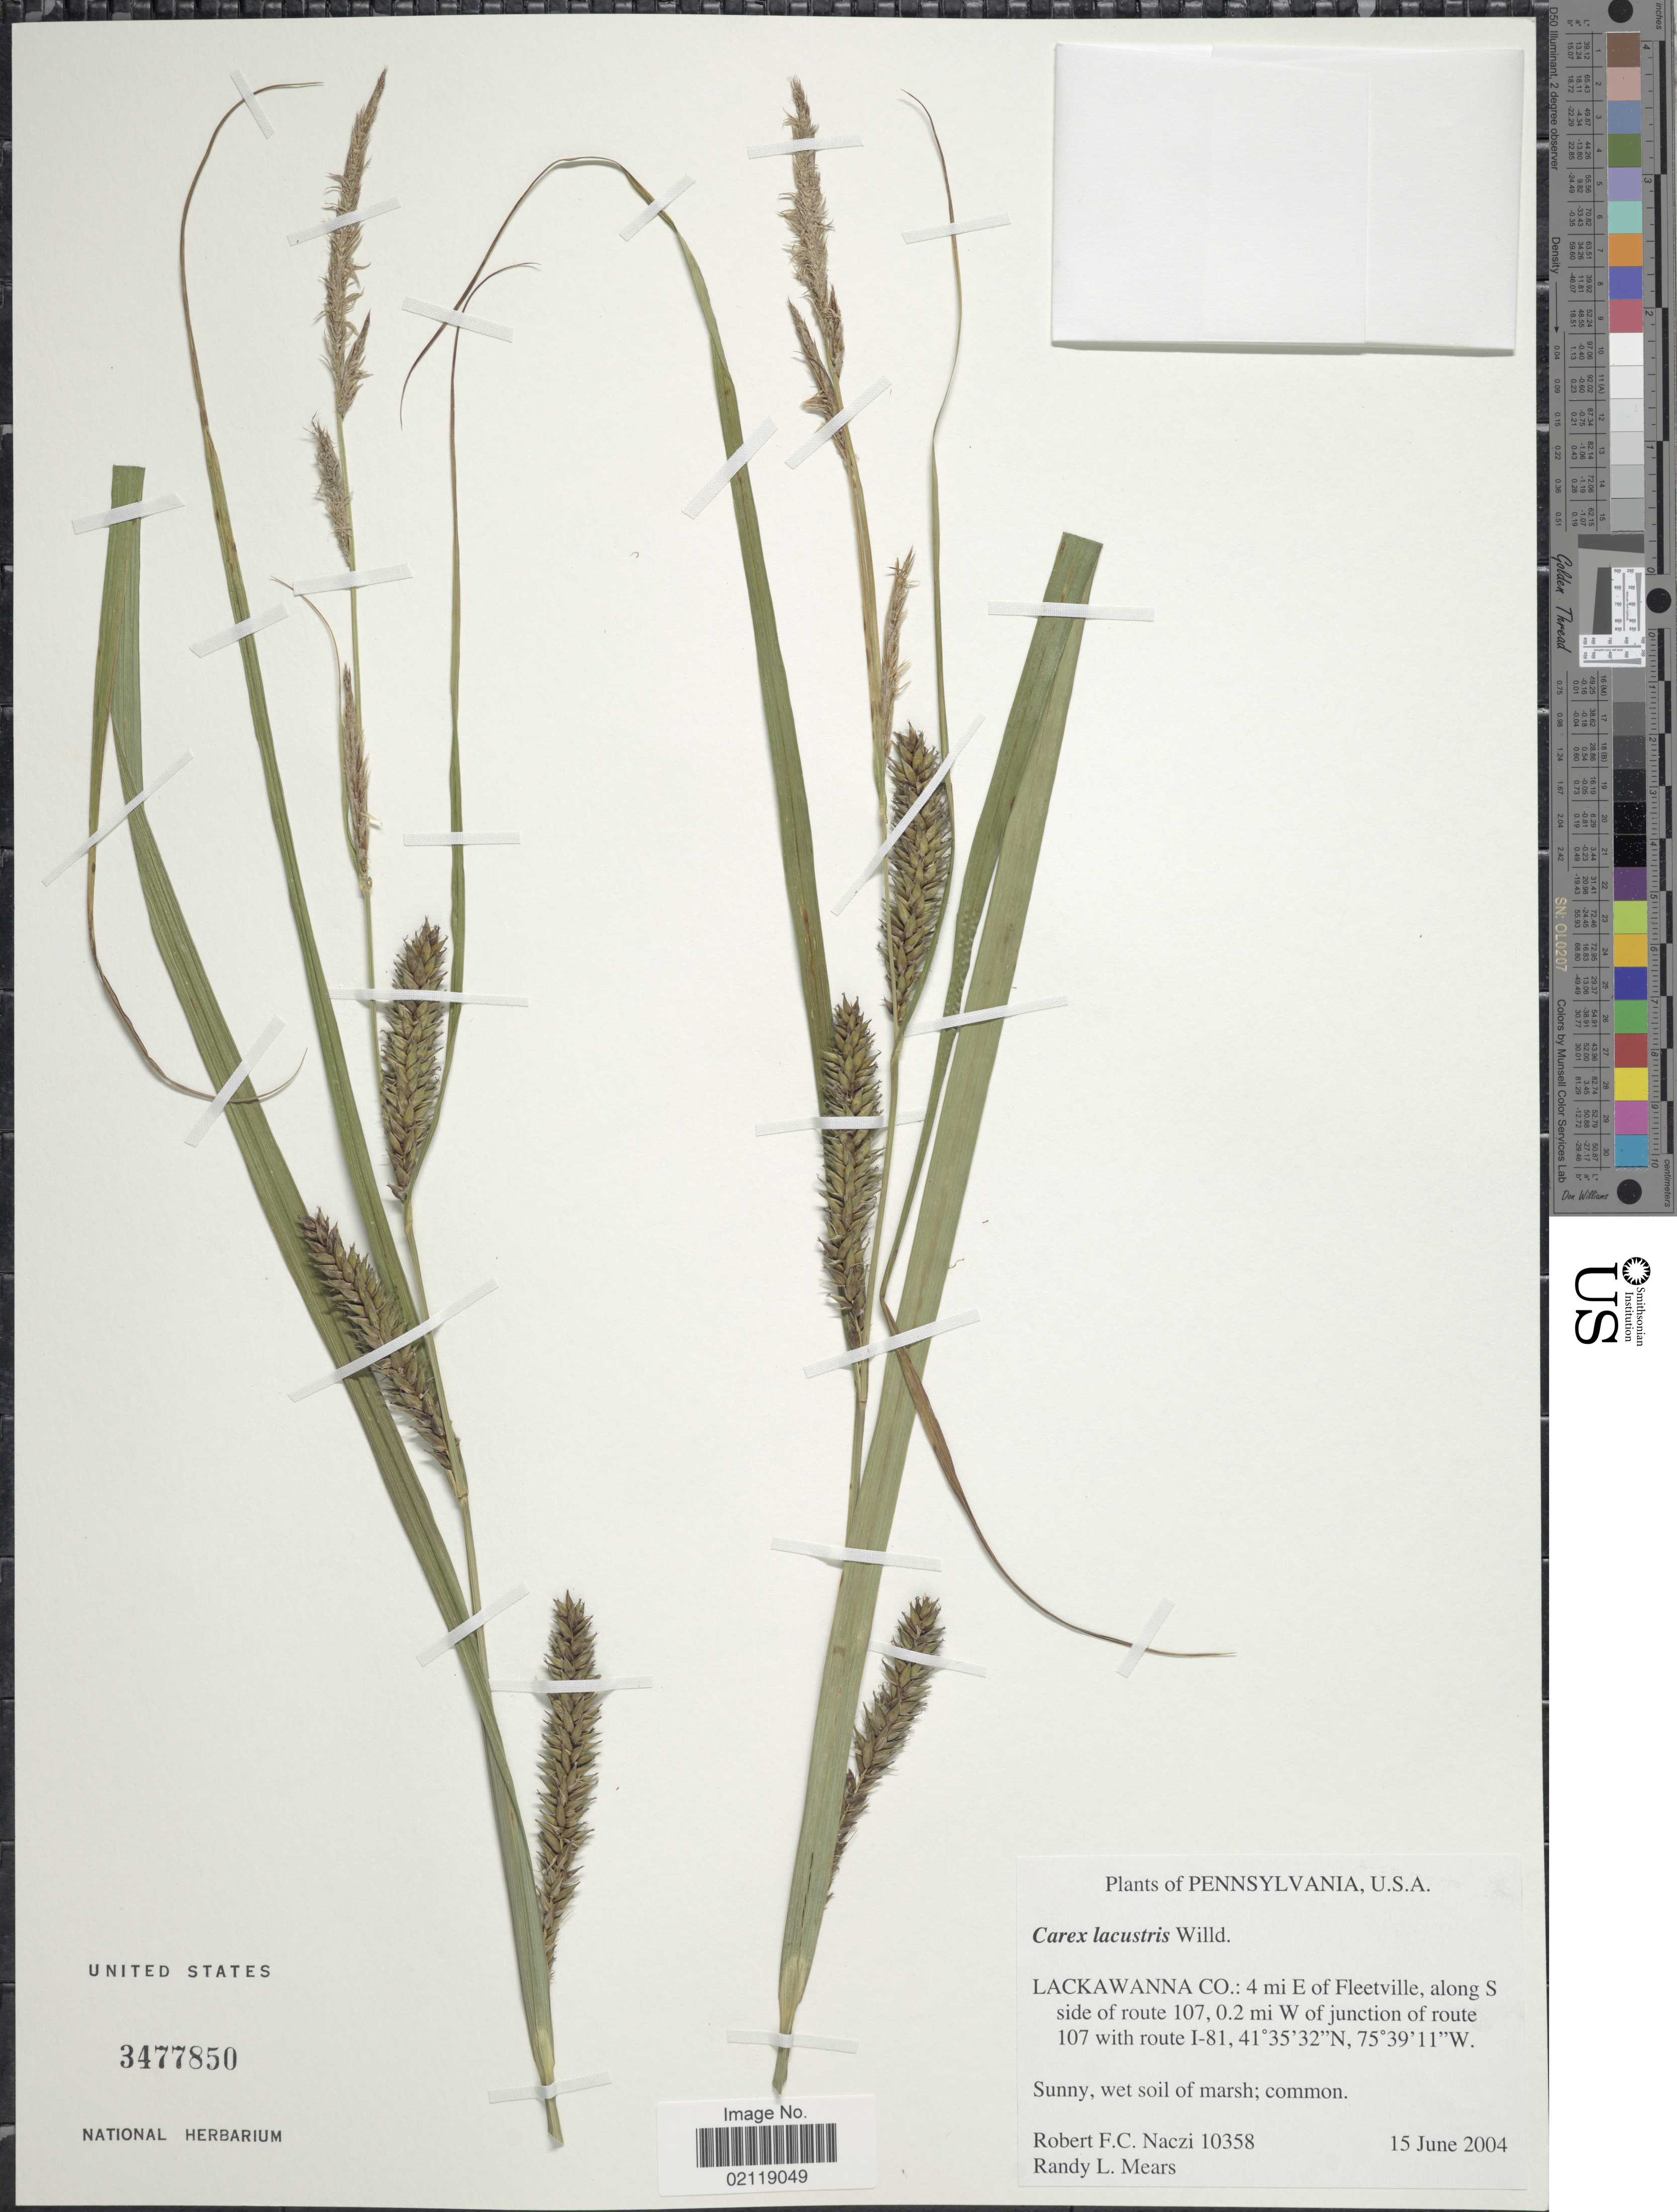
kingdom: Plantae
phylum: Tracheophyta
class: Liliopsida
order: Poales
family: Cyperaceae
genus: Carex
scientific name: Carex lacustris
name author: Willd.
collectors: R. F. C. Naczi & R. Mears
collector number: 10358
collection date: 2004-06-15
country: United States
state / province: Pennsylvania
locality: U.S.A. Lackawanna Co.: 4 mi. E of Fleetveille, along S side of route 107, 0.2 mi. W of junction of route 107 with route I-81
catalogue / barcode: US 3477850